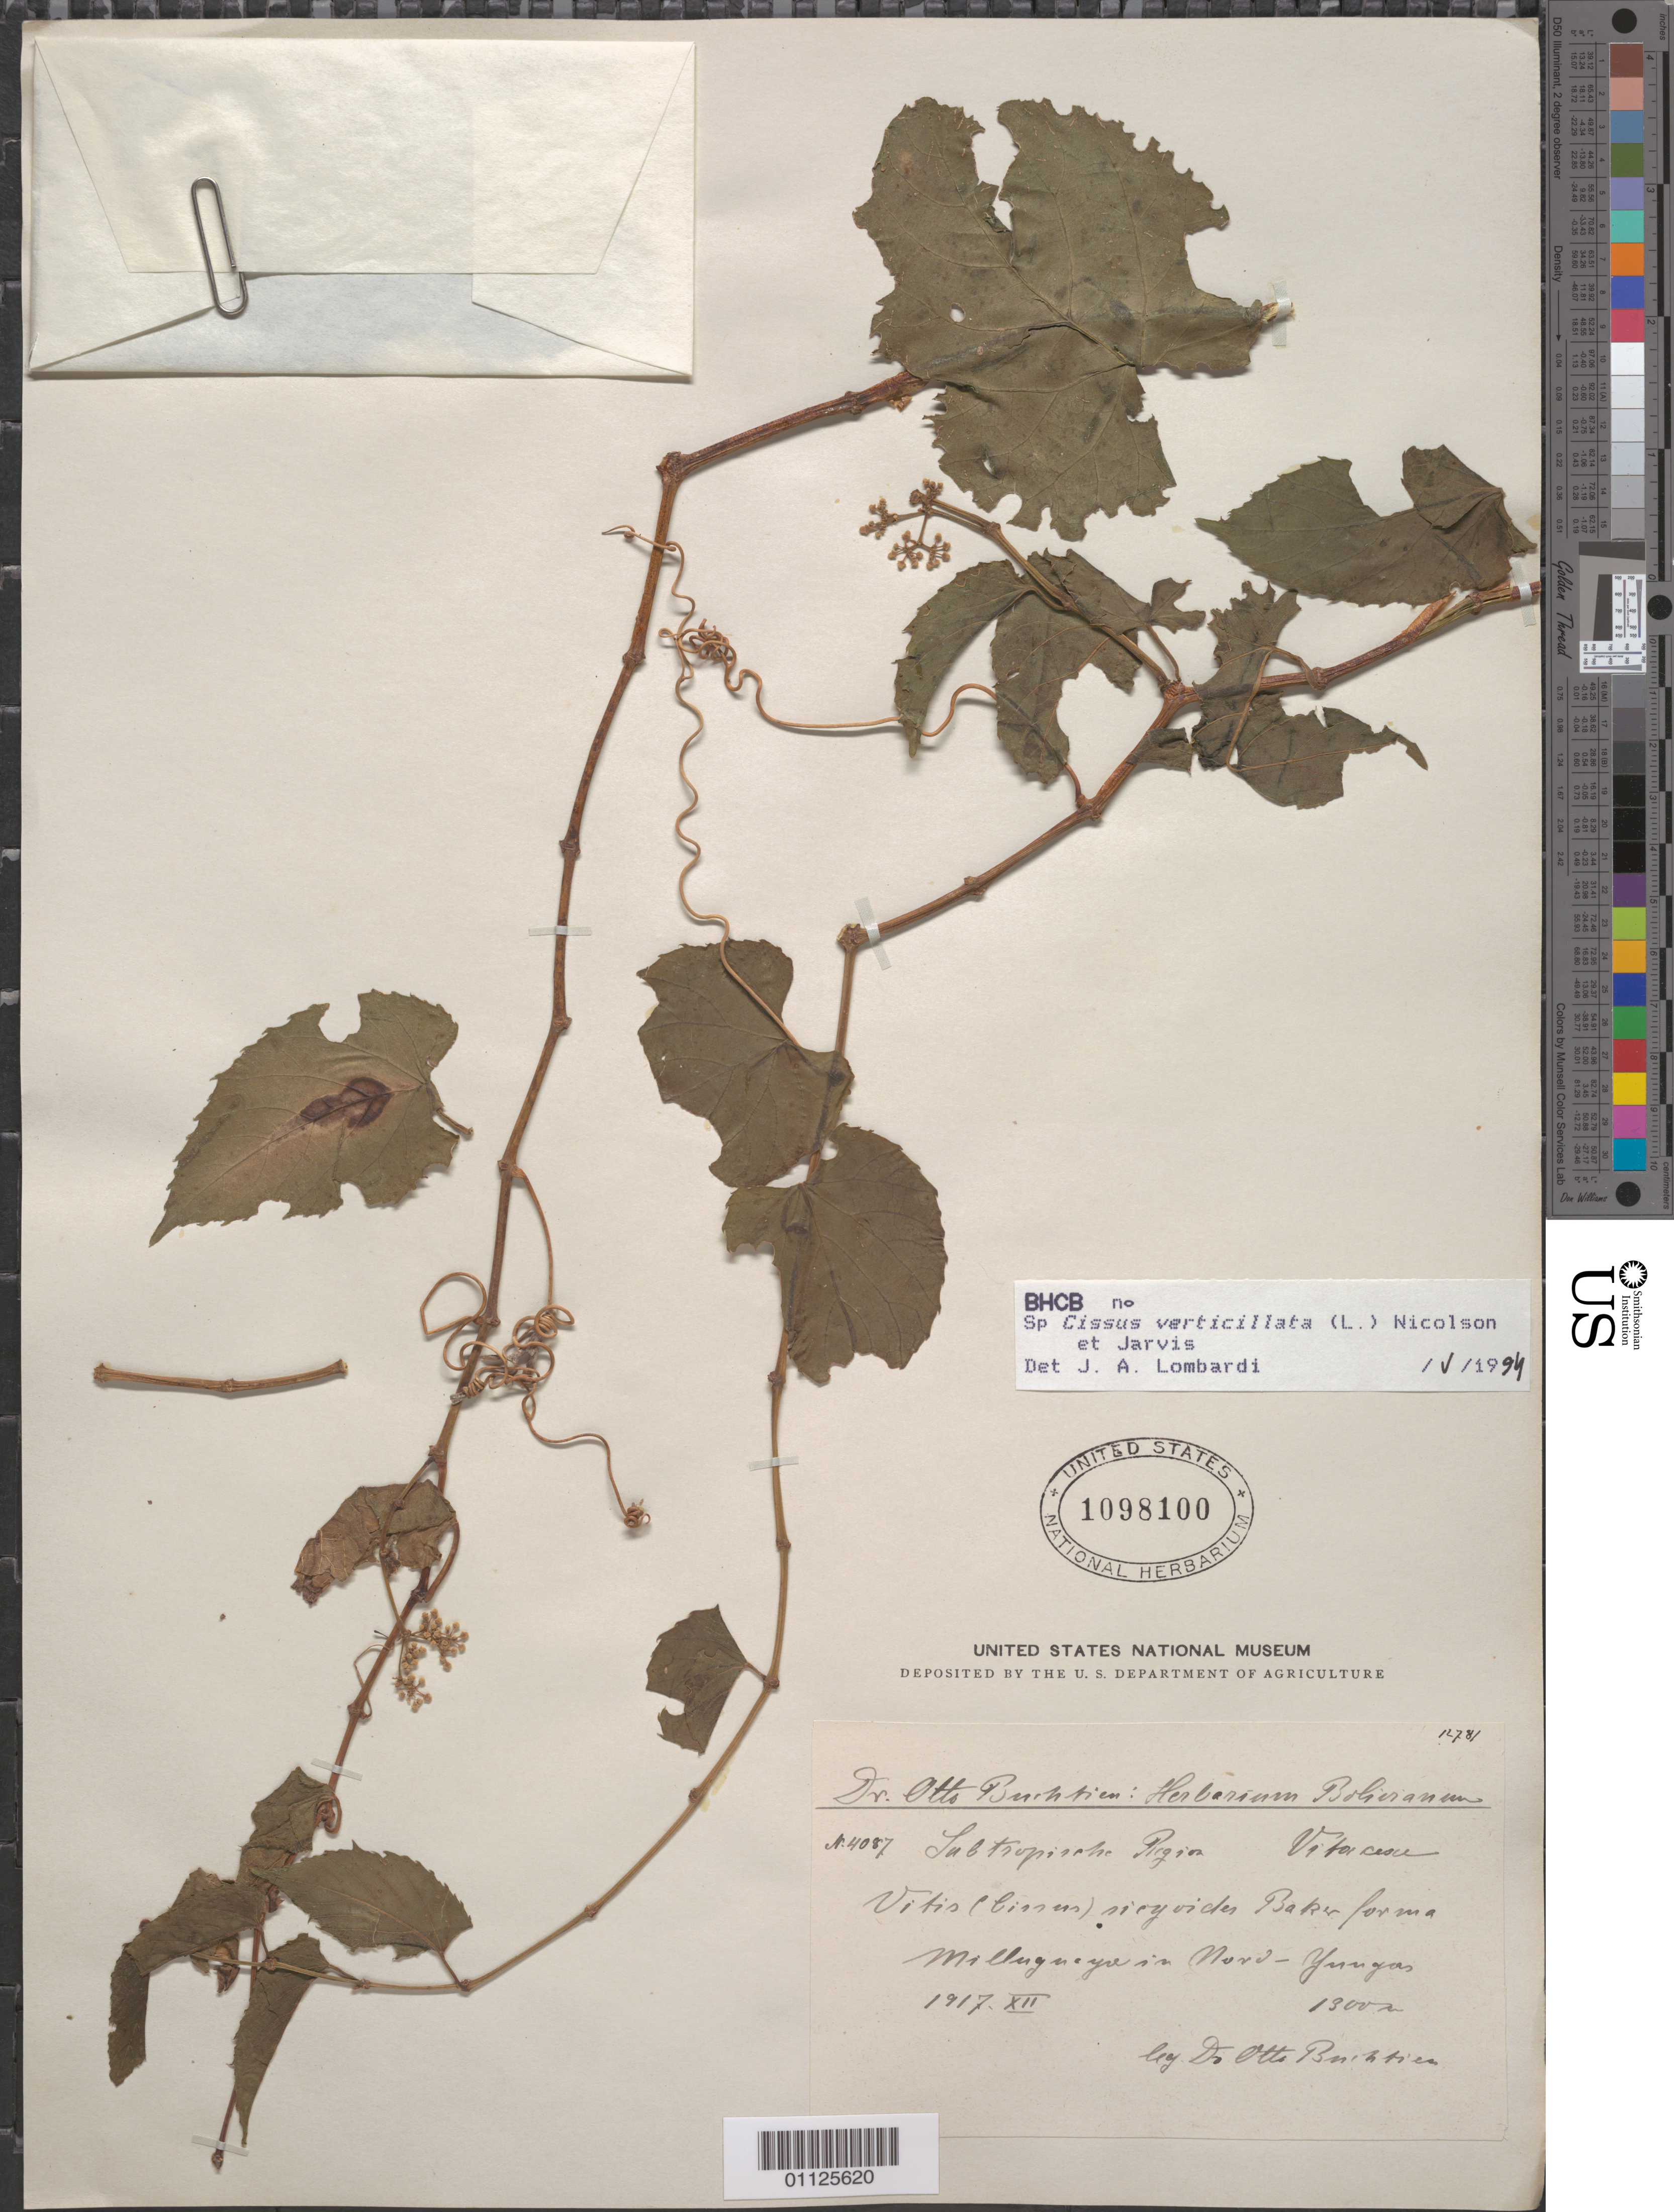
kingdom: Plantae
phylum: Tracheophyta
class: Magnoliopsida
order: Vitales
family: Vitaceae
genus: Cissus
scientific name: Cissus verticillata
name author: (L.) Nicolson & C.E. Jarvis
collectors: O. Buchtien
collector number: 4087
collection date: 1912-12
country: Bolivia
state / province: La Páz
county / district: Nor Yungas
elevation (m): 1300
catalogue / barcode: US 1098100